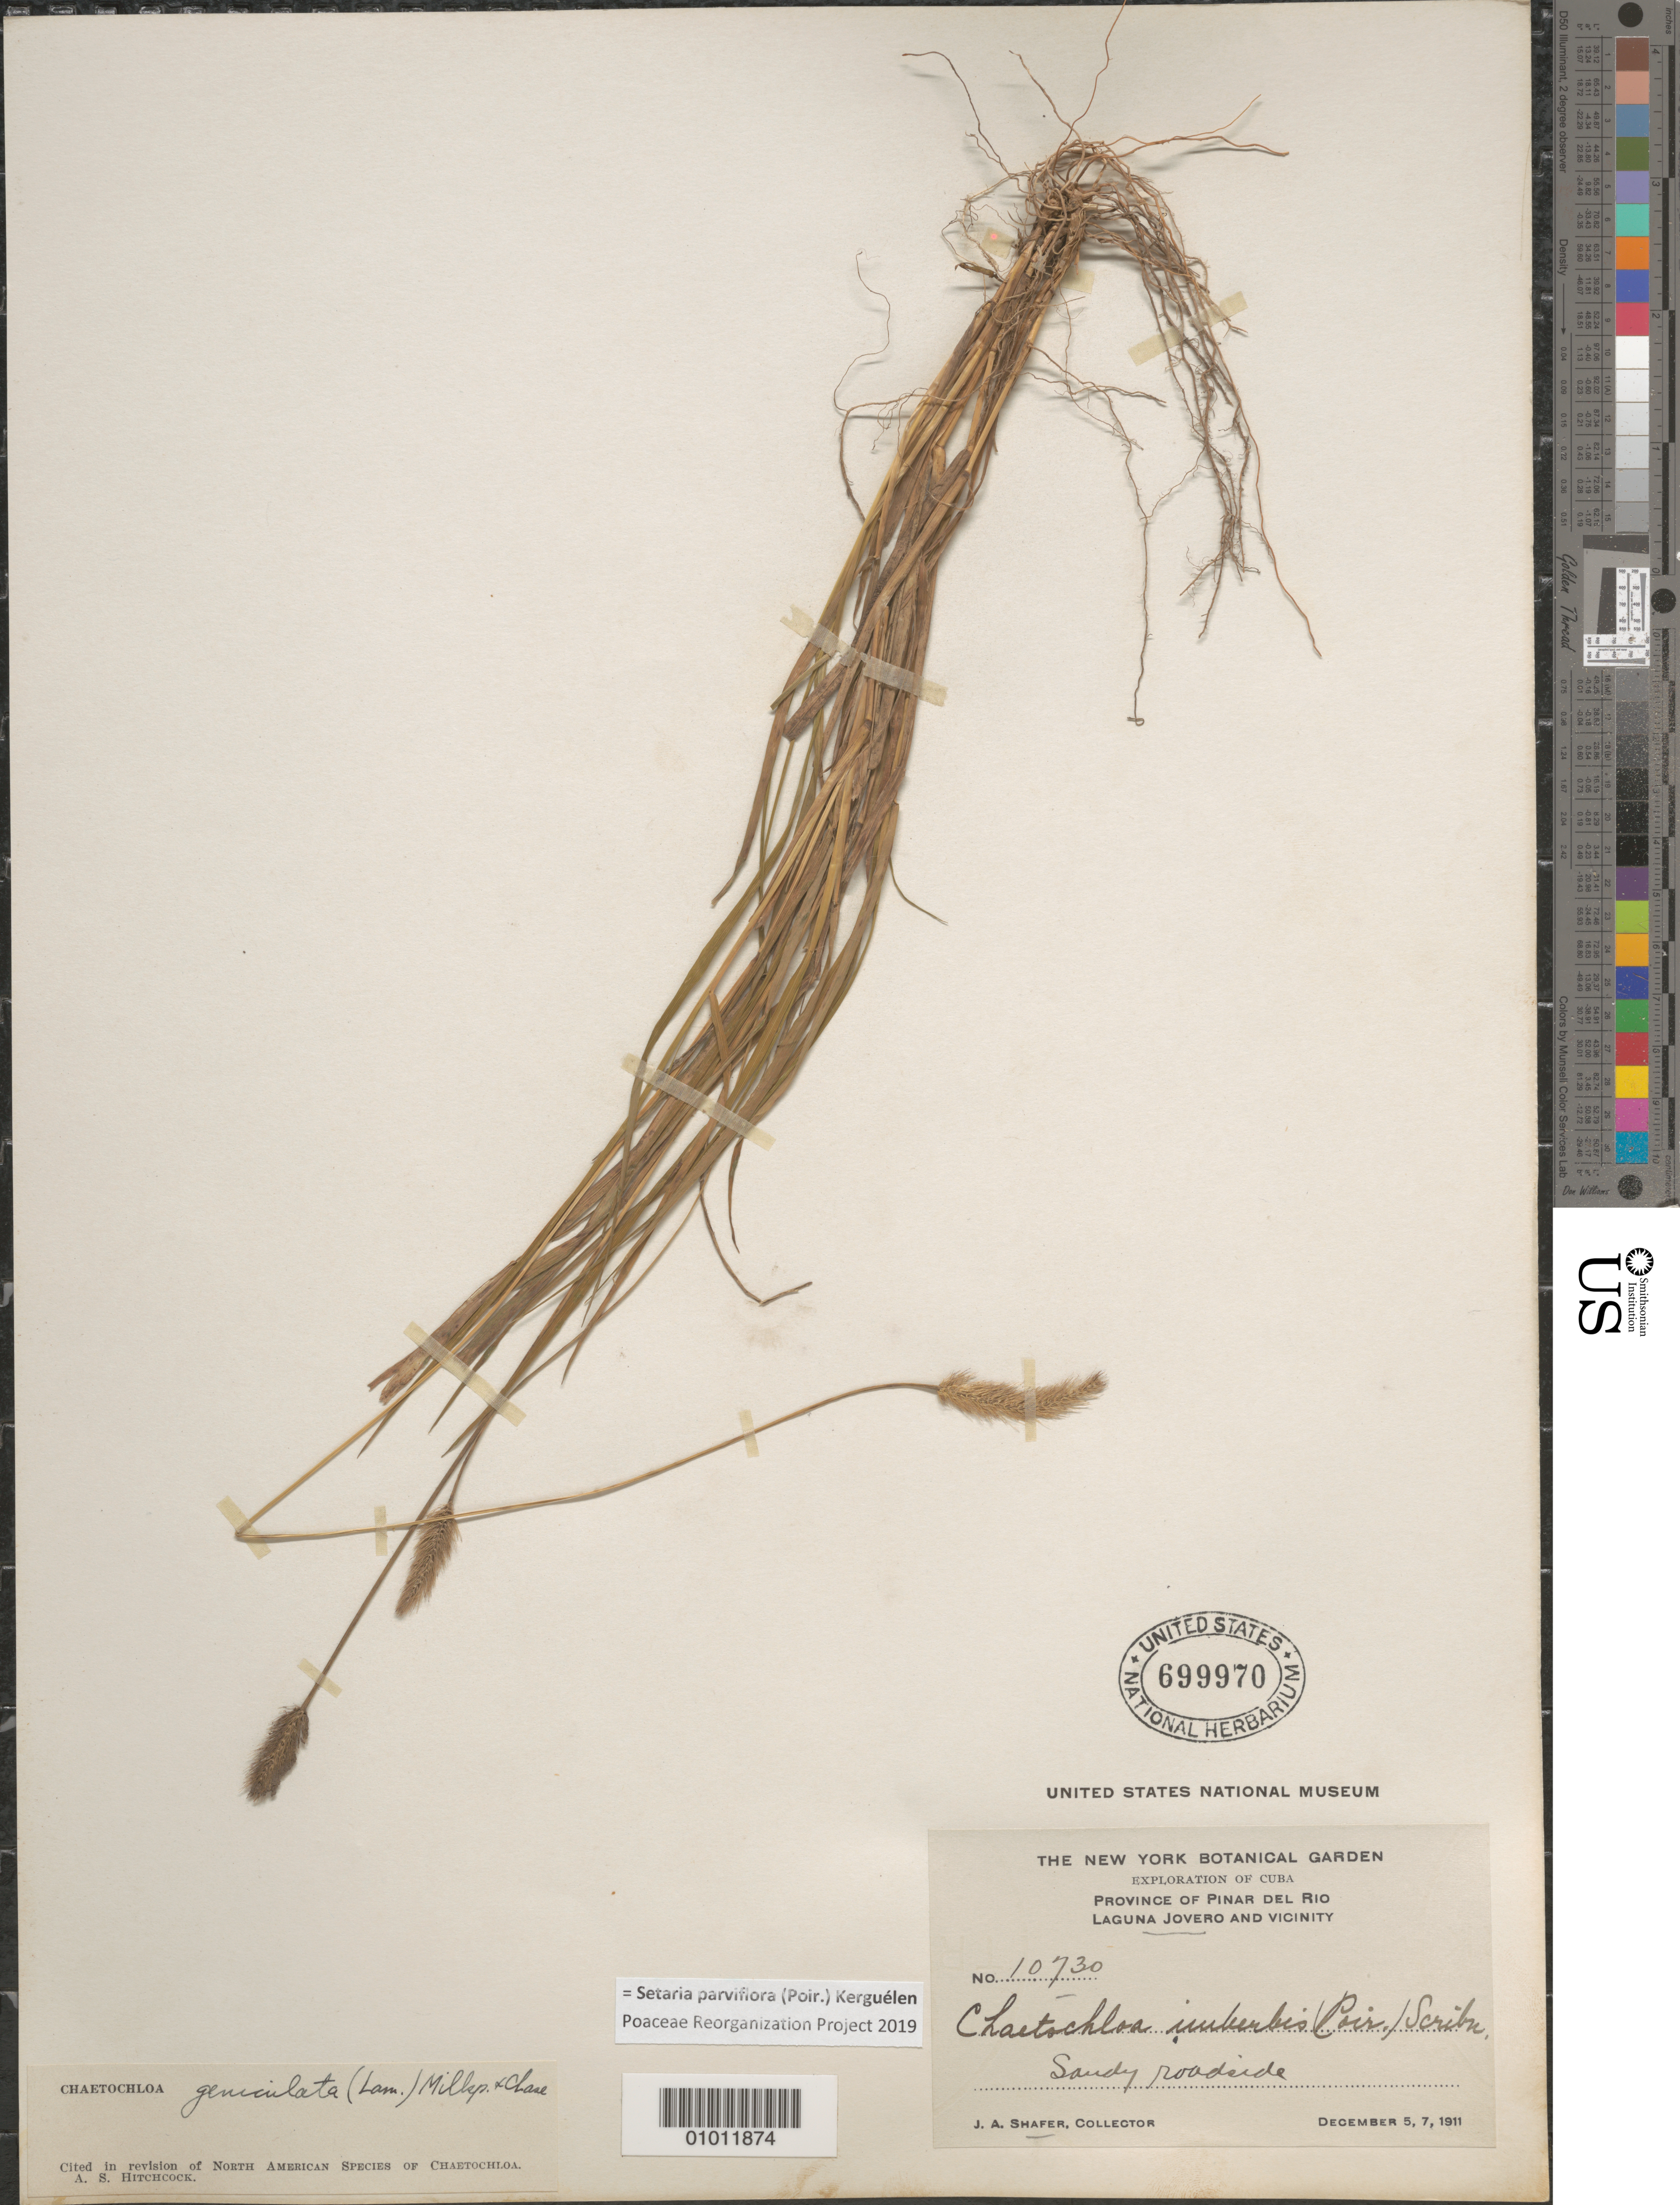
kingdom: Plantae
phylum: Tracheophyta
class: Liliopsida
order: Poales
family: Poaceae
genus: Setaria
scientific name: Setaria parviflora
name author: (Poir.) Kerguélen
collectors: J. A. Shafer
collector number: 10730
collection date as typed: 05 Dec 1911 and 07 Dec 1911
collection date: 1911-12-05,1911-12-07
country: Cuba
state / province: Pinar del Rio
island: Cuba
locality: Laguna Jovero and Vicinity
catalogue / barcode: US 699970